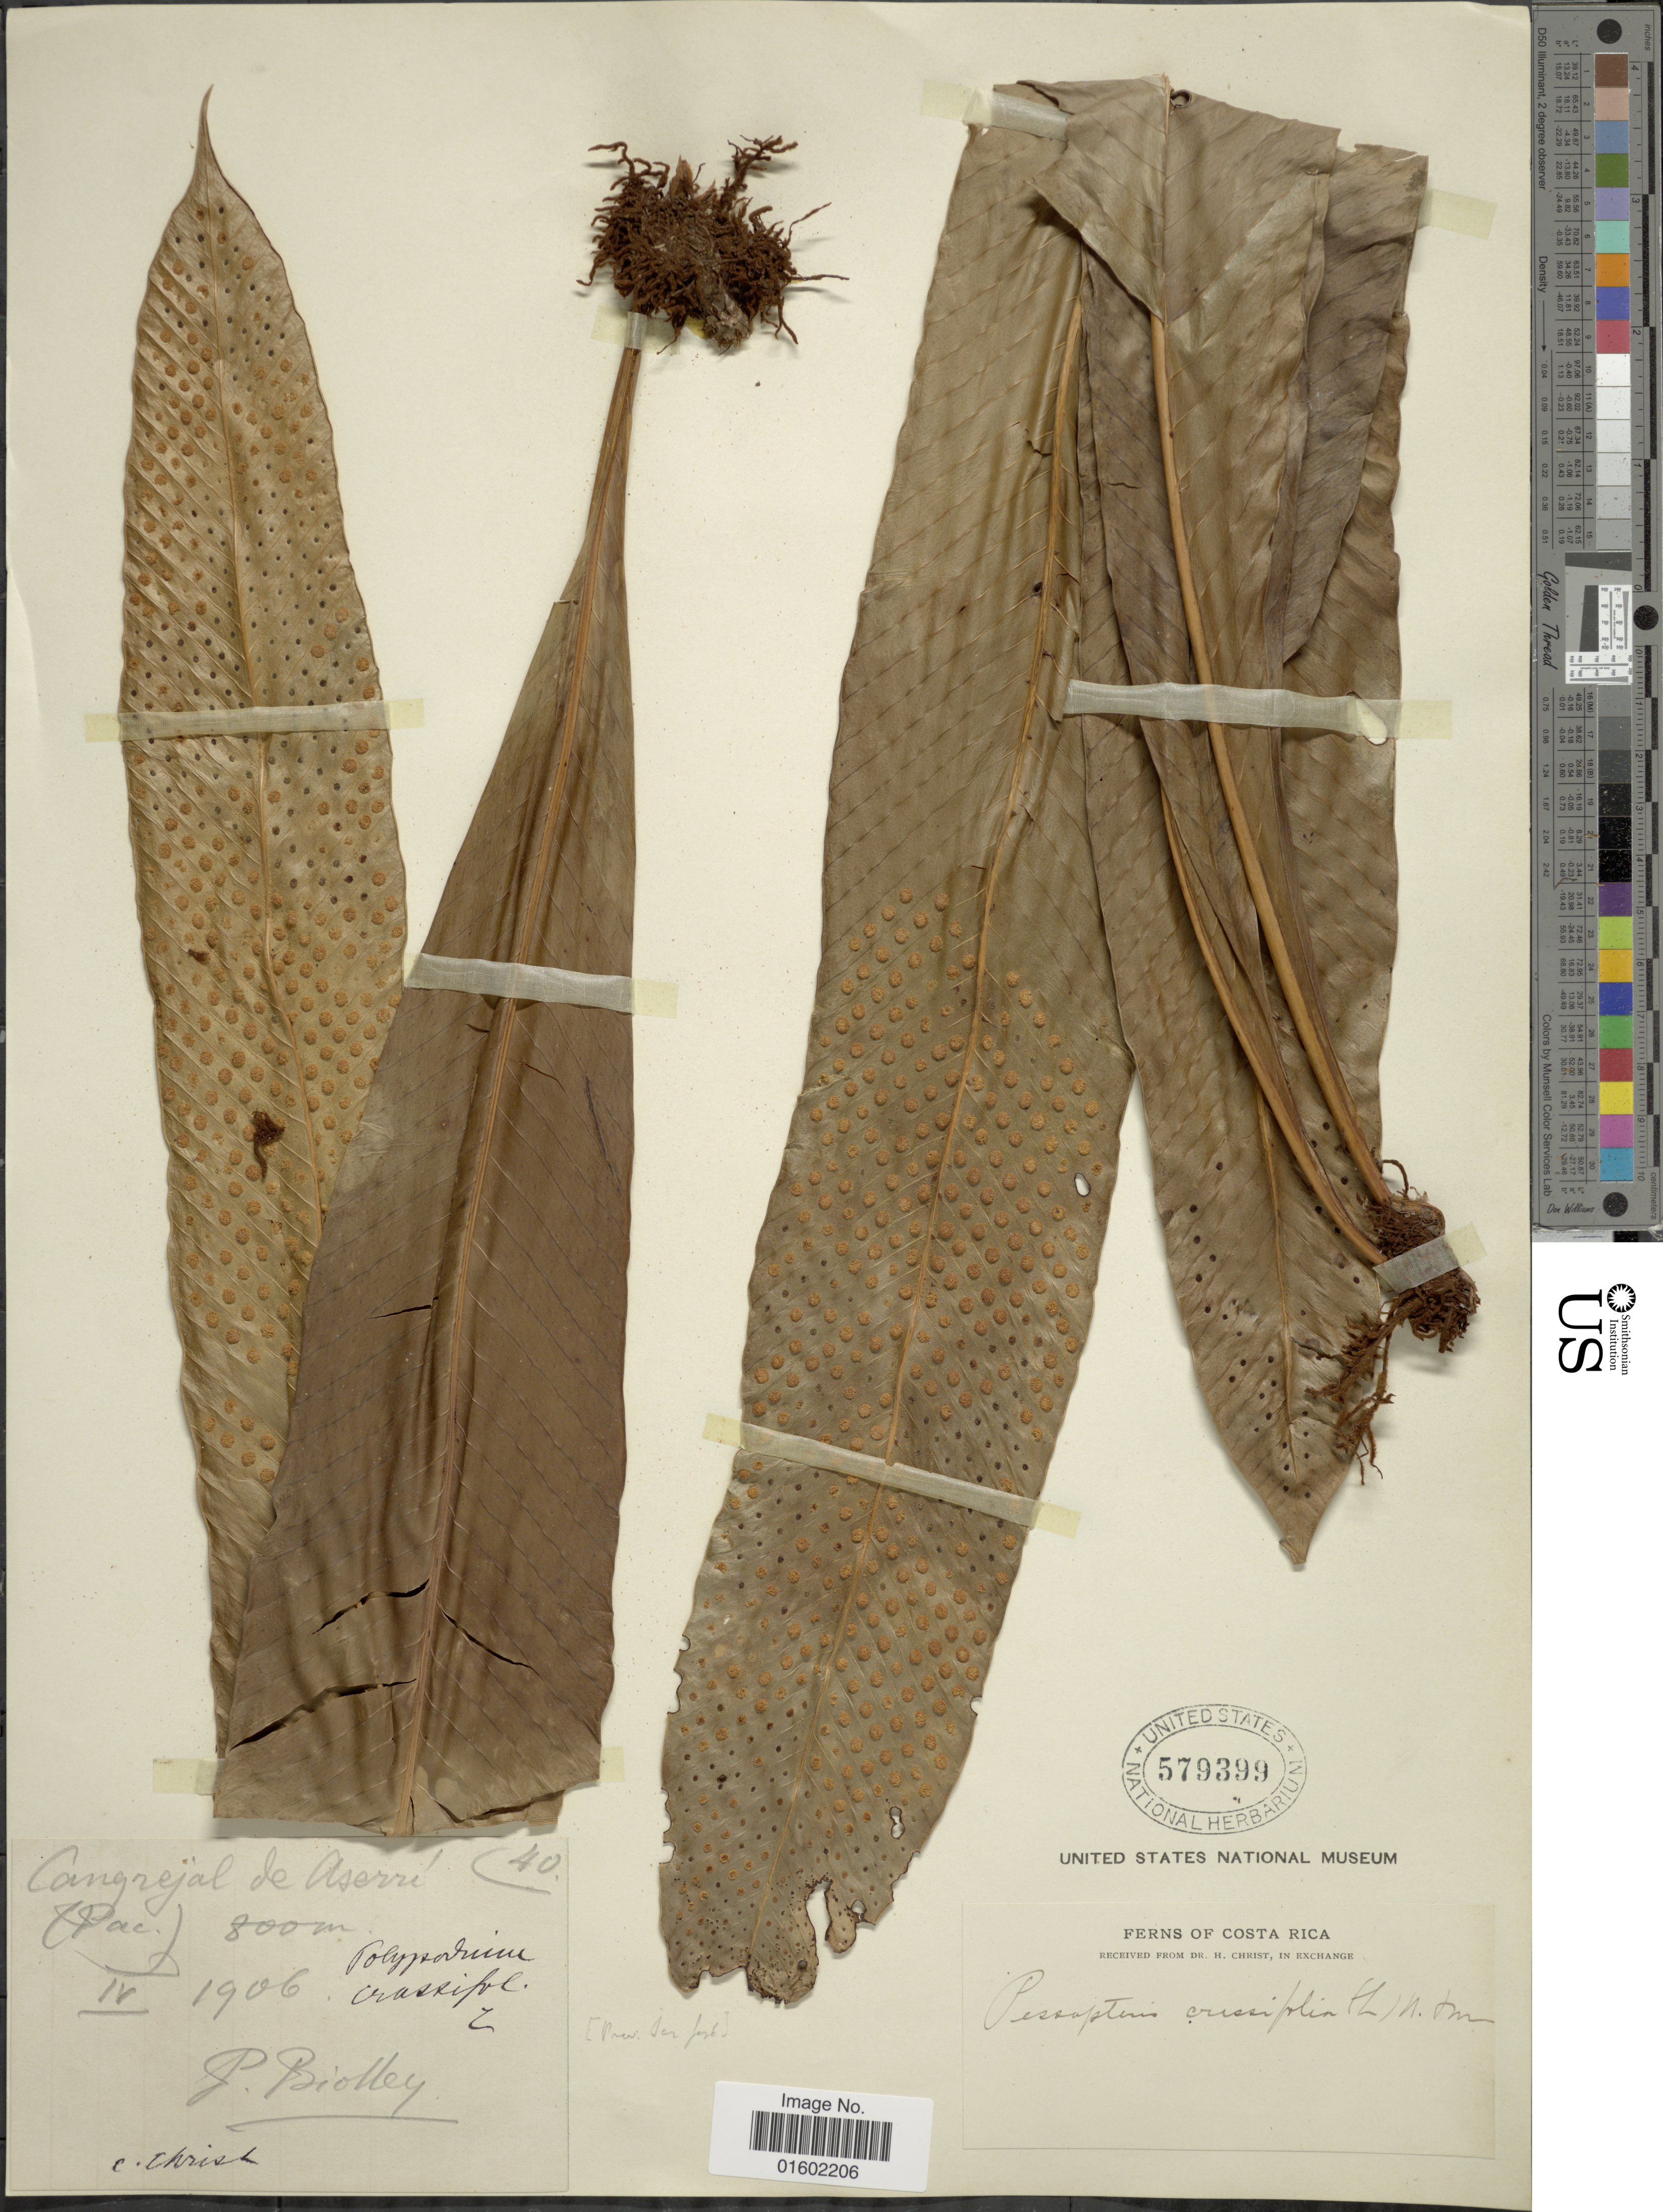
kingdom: Plantae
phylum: Tracheophyta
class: Polypodiopsida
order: Polypodiales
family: Polypodiaceae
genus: Niphidium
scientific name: Niphidium crassifolium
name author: (L.) Lellinger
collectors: P. Biolley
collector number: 40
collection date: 1906-04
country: Costa Rica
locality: Cangrejal de Aserrí (Pac.)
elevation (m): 800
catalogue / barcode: US 579399